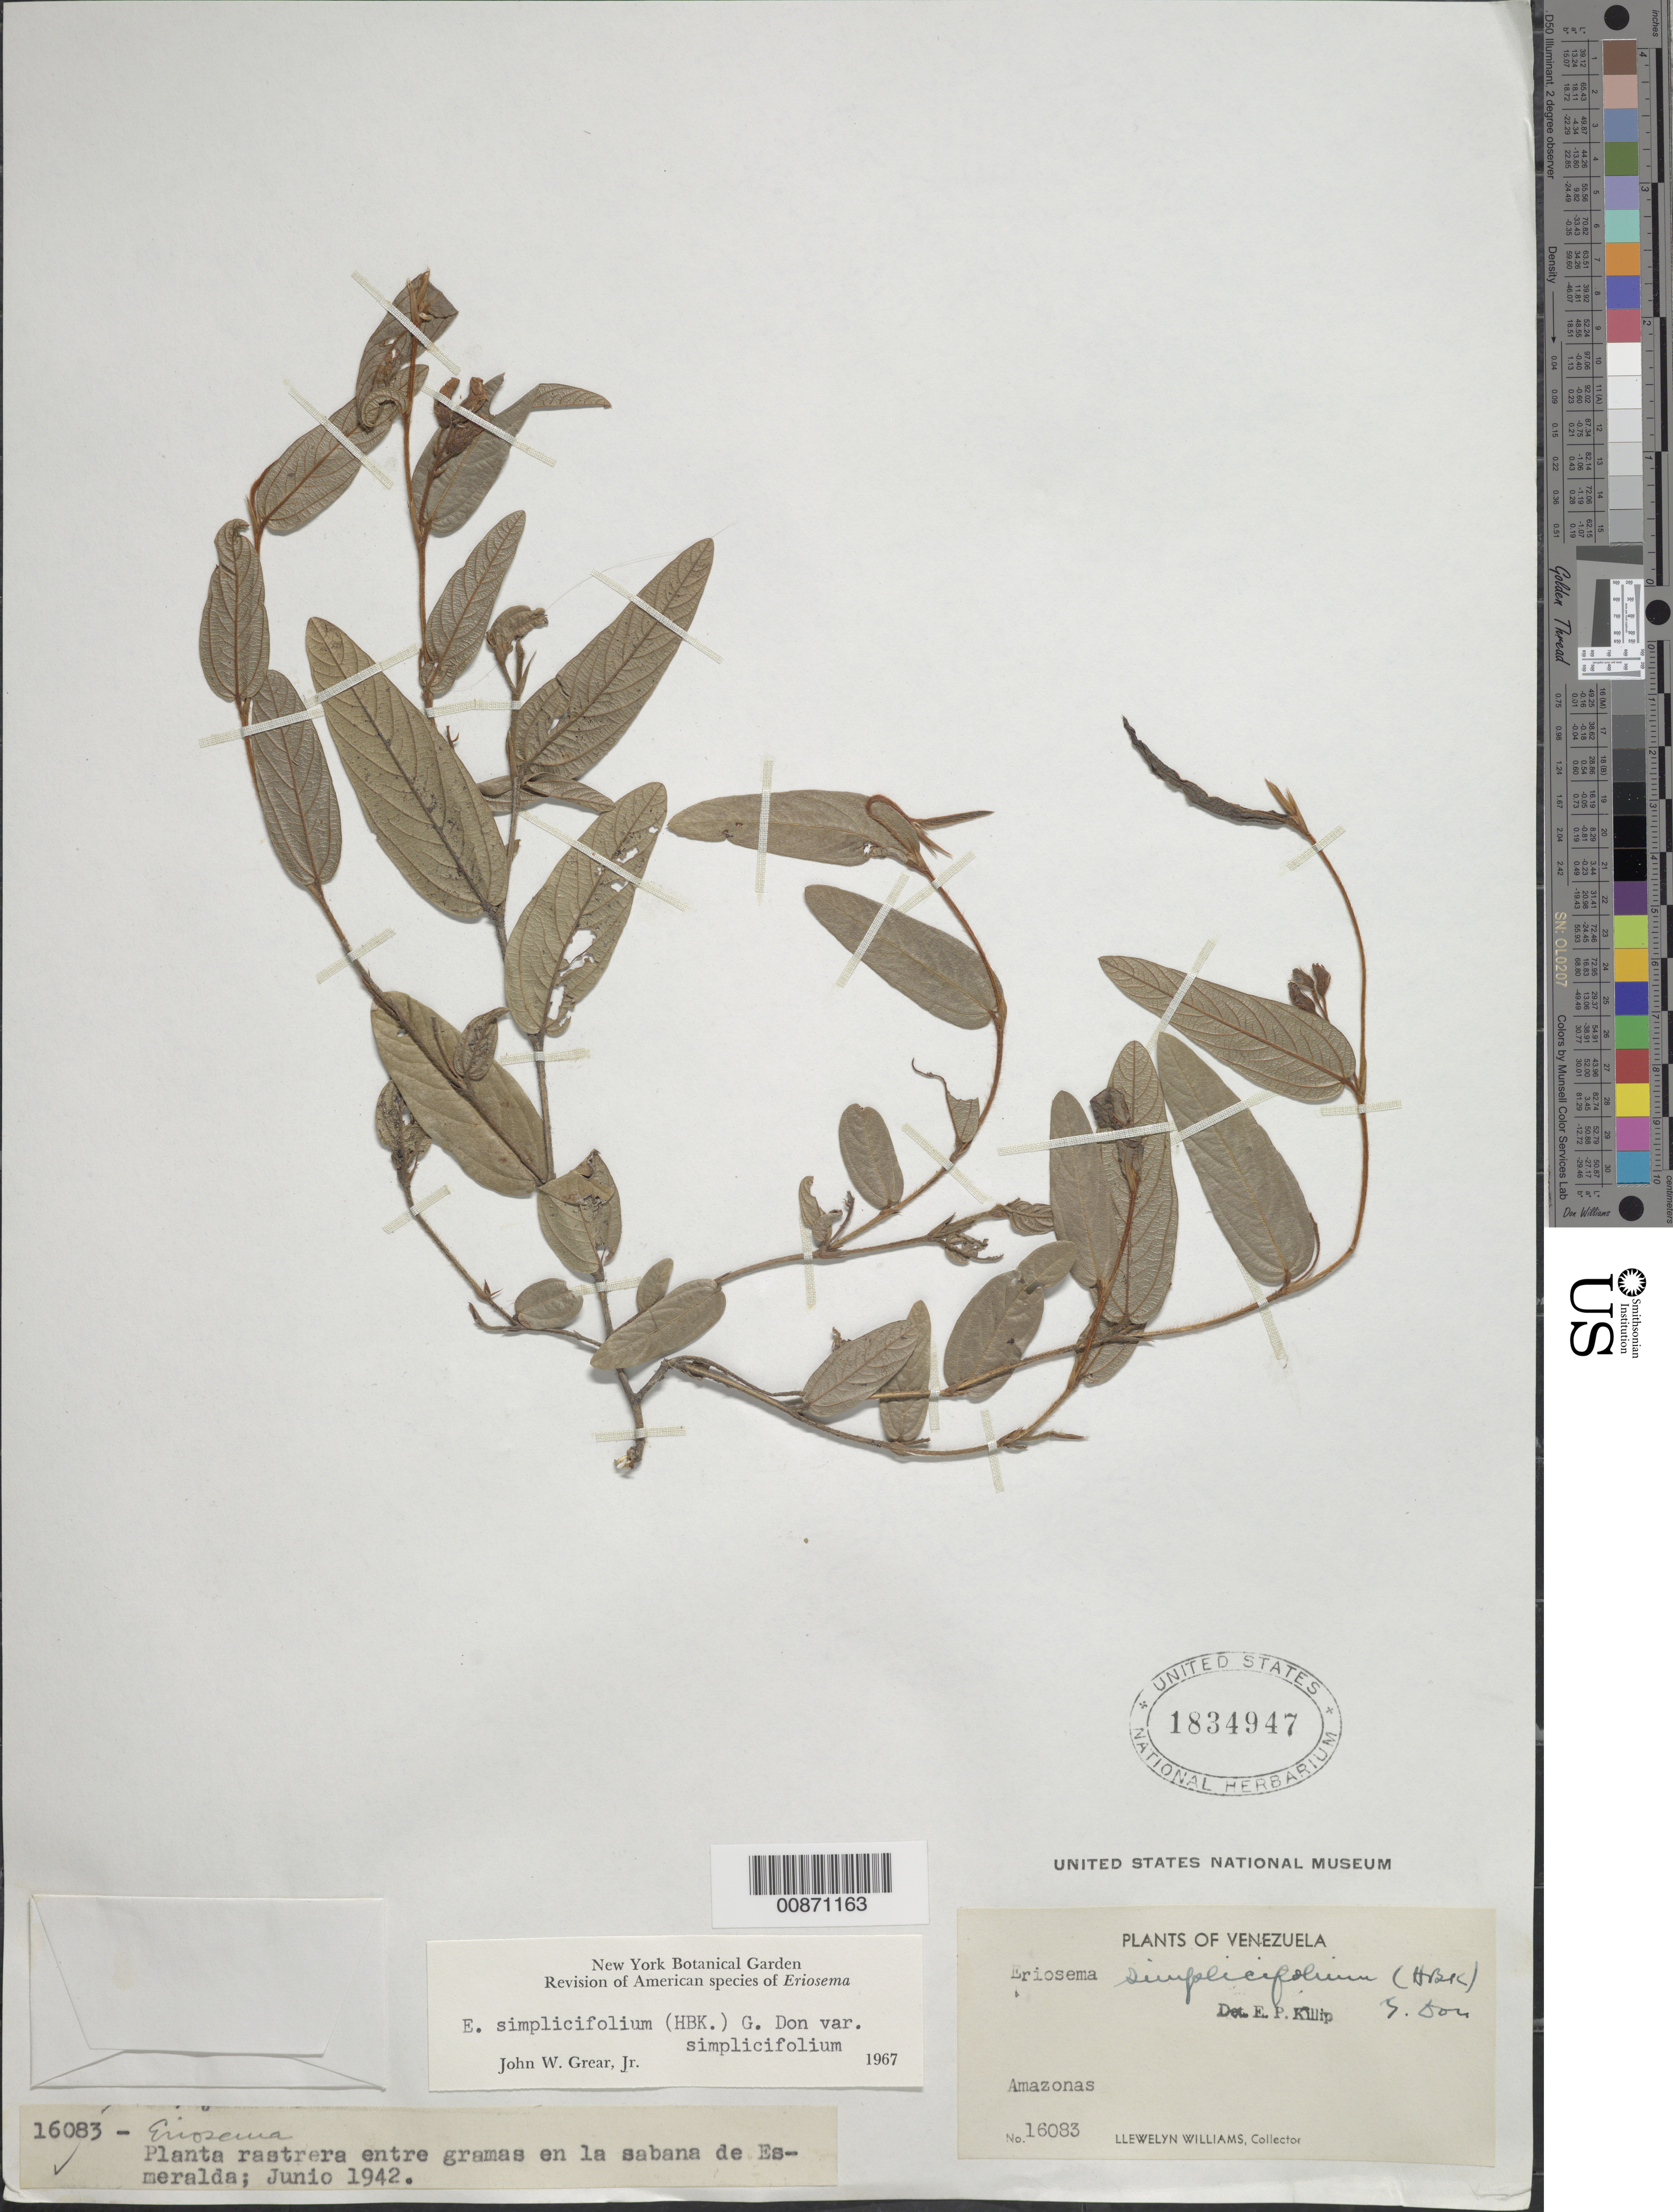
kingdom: Plantae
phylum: Tracheophyta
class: Magnoliopsida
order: Fabales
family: Fabaceae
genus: Eriosema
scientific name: Eriosema simplicifolium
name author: (Kunth) G. Don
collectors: Ll. Williams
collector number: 16083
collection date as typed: Jun-42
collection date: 1942-06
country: Venezuela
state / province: Amazonas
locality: Esmeralda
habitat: Entre gramas en la sabana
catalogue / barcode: US 1834947